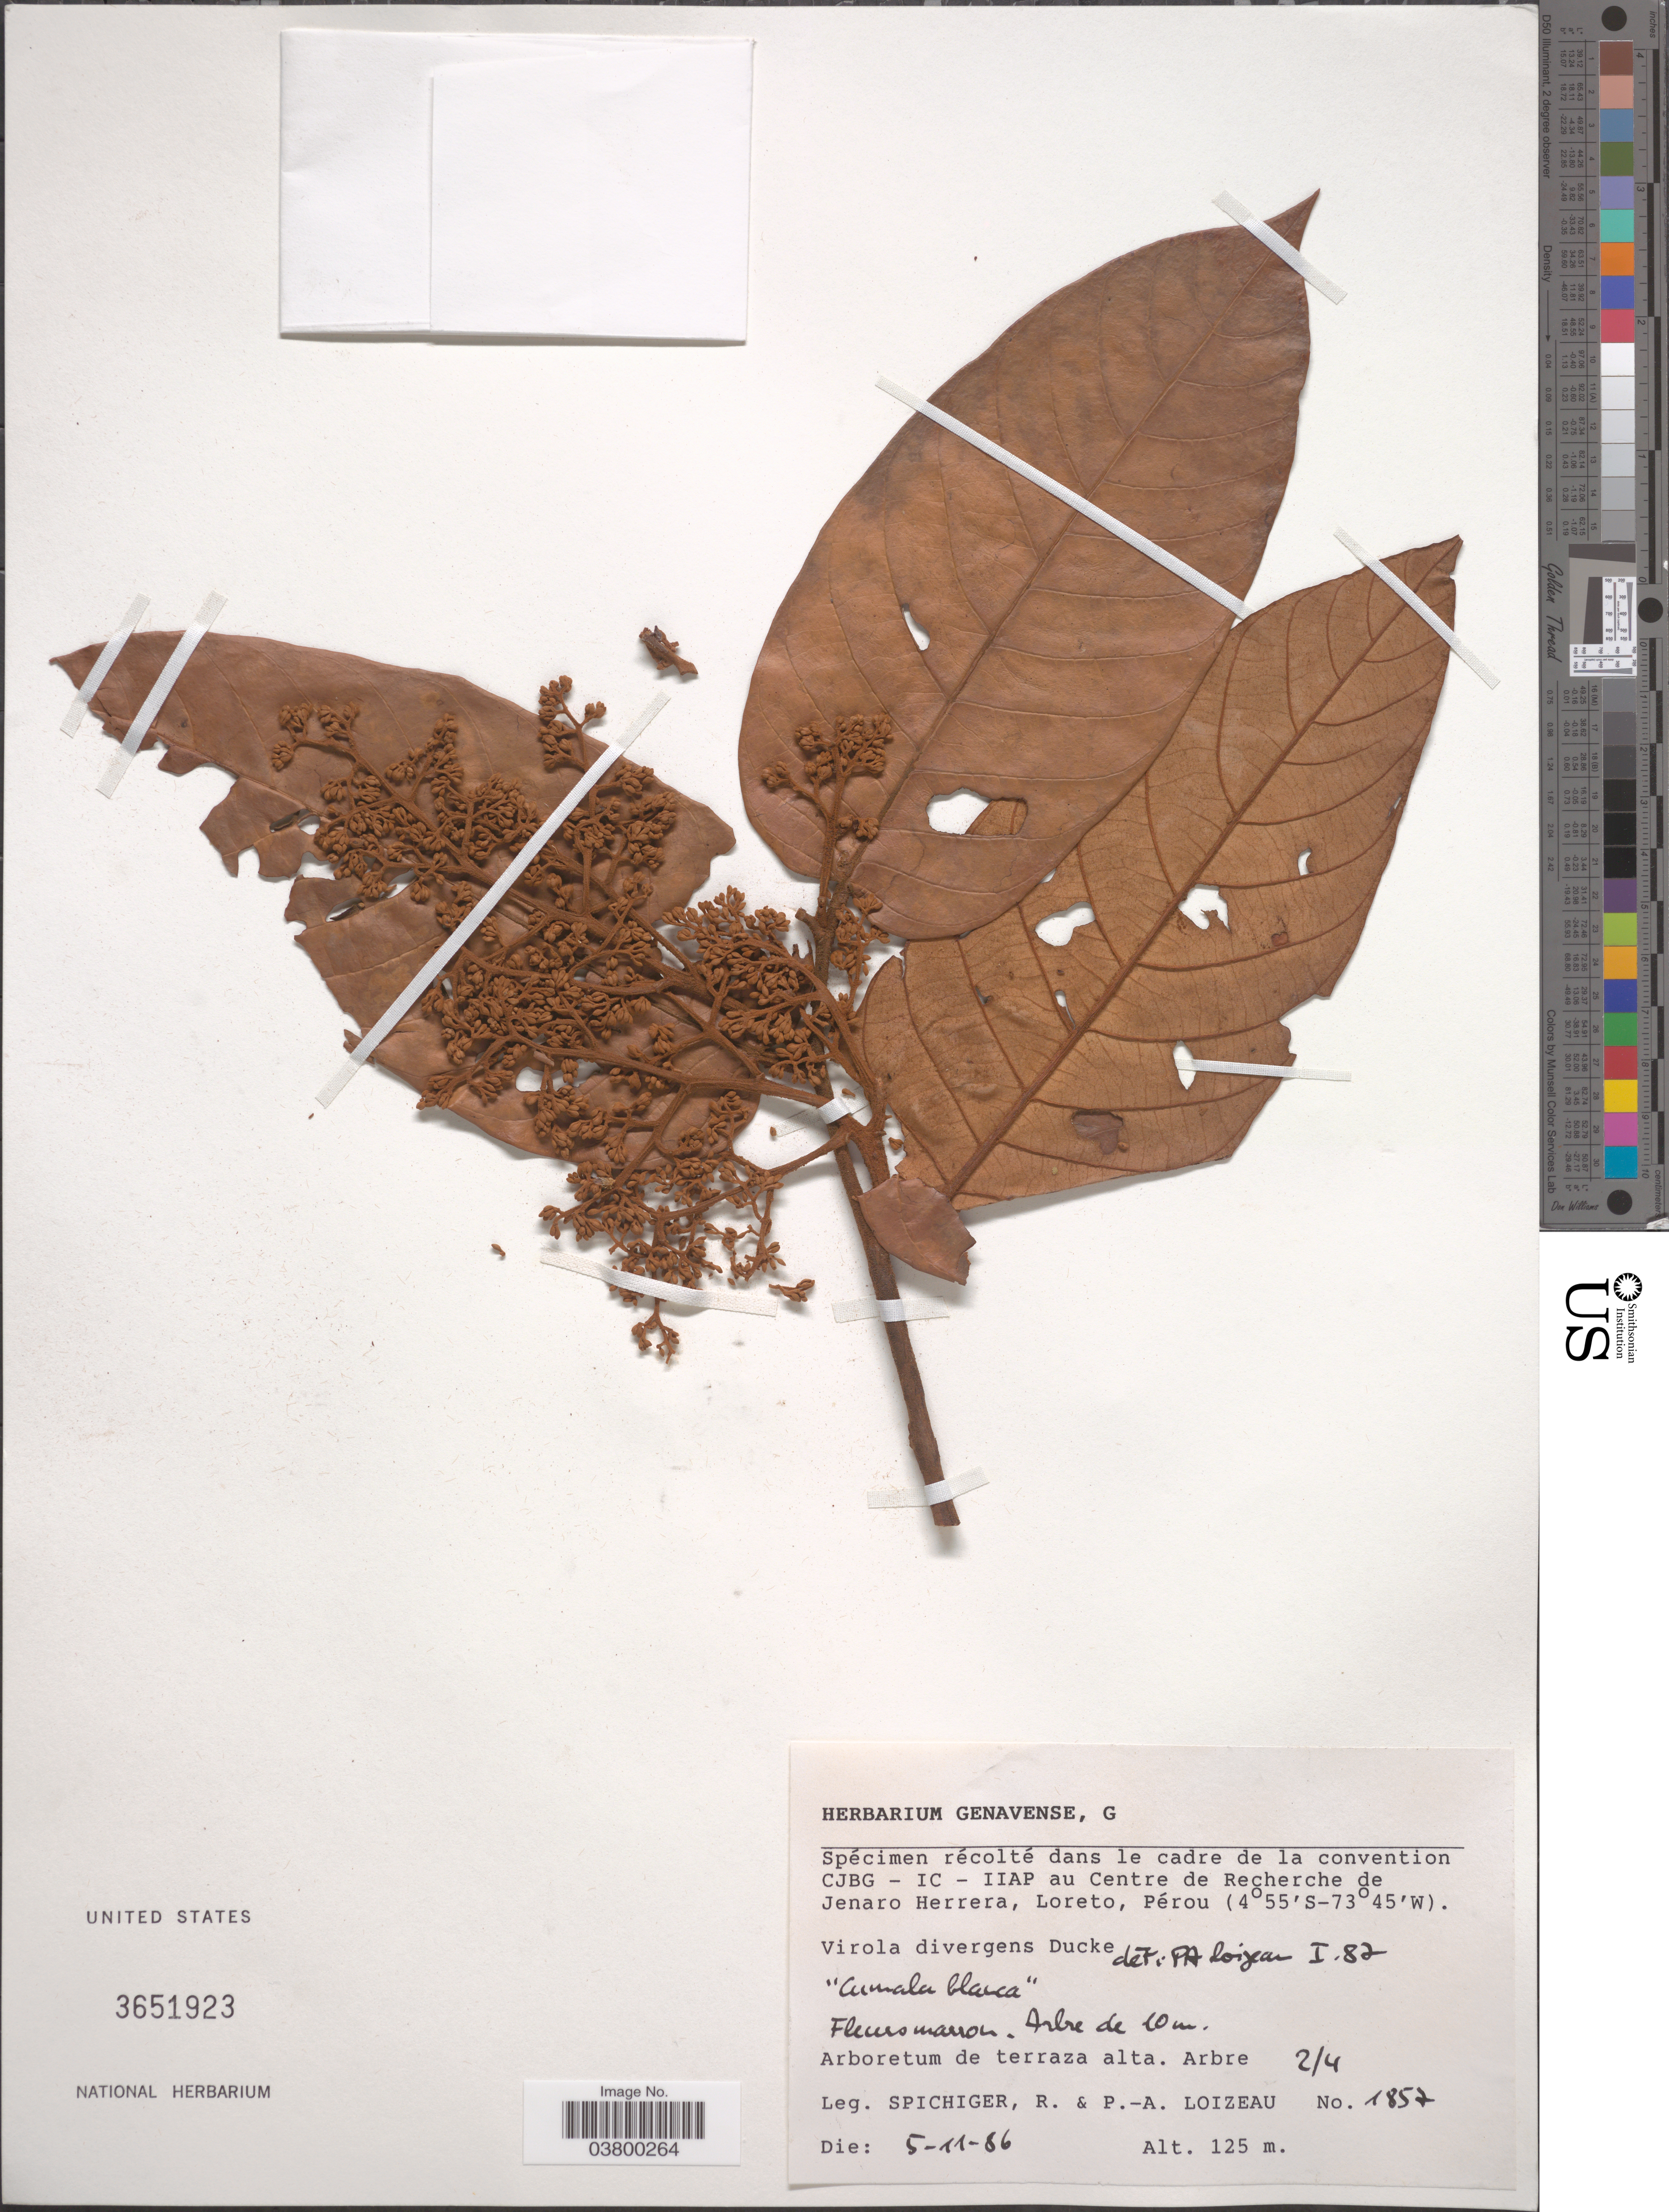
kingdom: Plantae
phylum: Tracheophyta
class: Magnoliopsida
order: Magnoliales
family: Myristicaceae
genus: Virola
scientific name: Virola divergens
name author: Ducke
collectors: R. Spichiger & P. Loizeau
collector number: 1857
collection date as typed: Transcribed d/m/y: 5/11/86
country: Peru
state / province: Loreto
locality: Centre de Recherche de Jenaro Herrera, Pérou. Arboretum de terraza alta. Arbre 2/4.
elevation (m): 125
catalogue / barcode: US 3651923